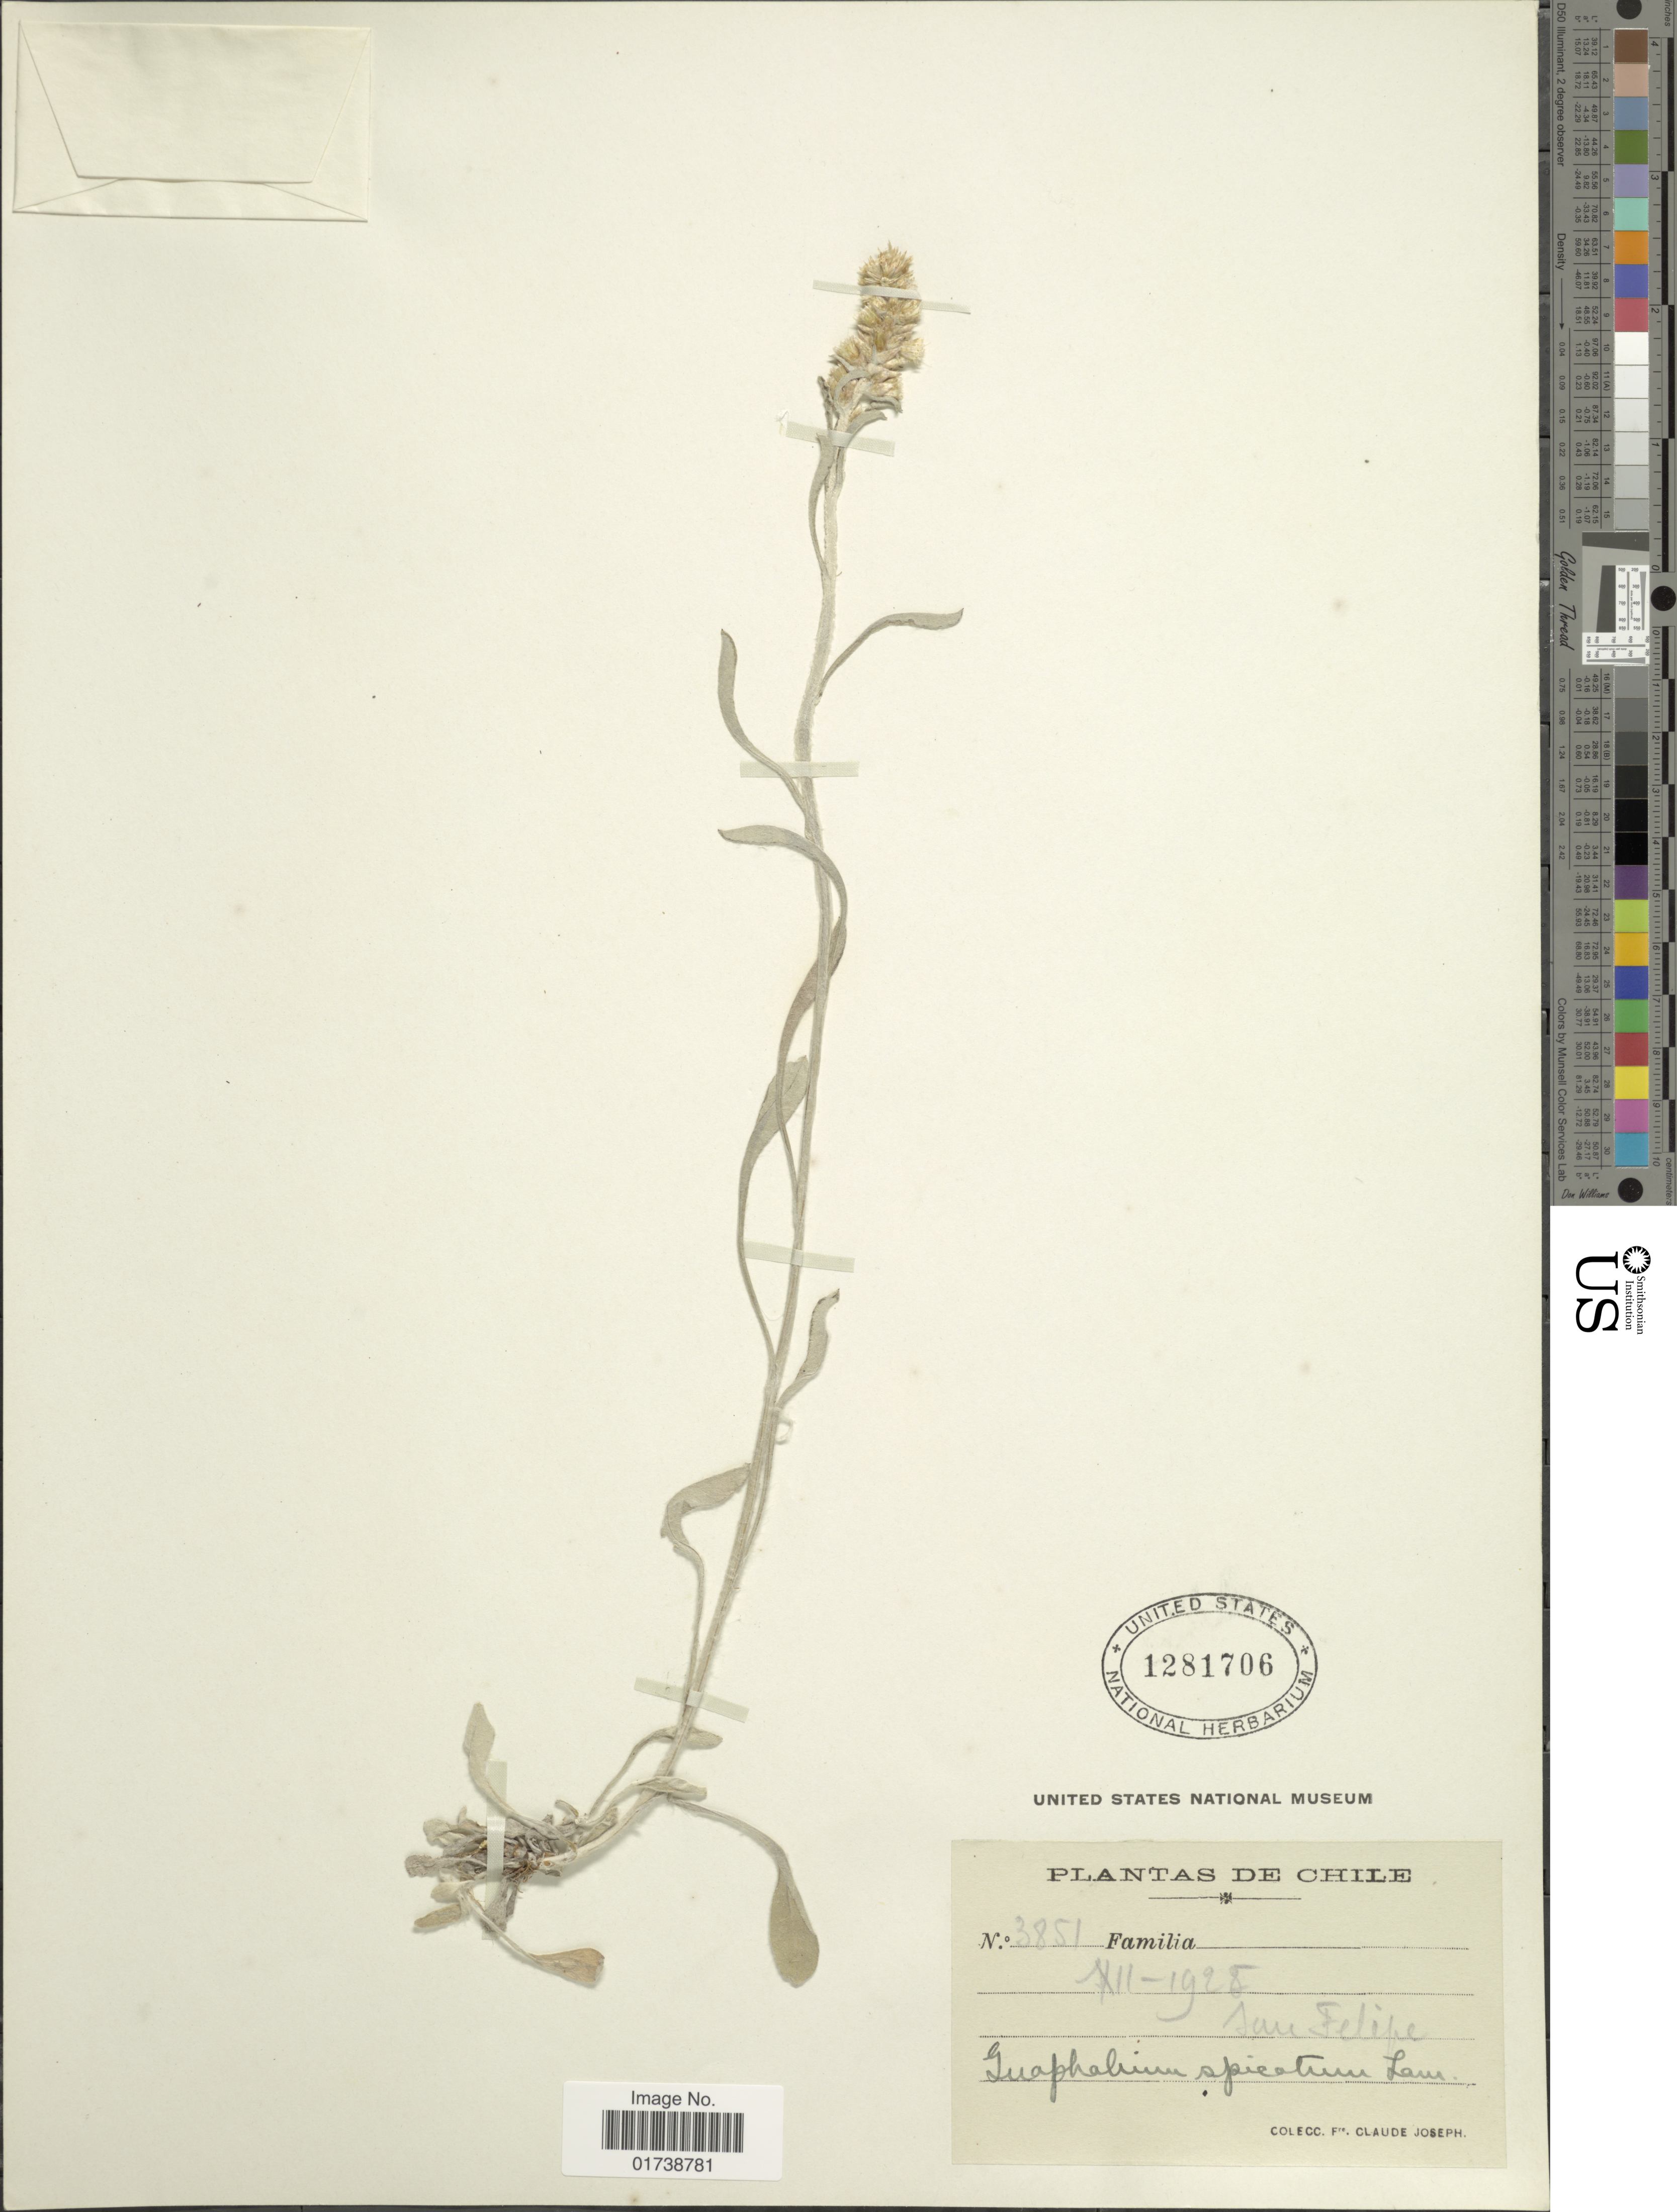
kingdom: Plantae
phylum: Tracheophyta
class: Magnoliopsida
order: Asterales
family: Asteraceae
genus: Gamochaeta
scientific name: Gamochaeta spicata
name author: (Lam.) Cabrera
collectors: Bro. Claude-Joseph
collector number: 3581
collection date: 1928-12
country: Chile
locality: San Felipe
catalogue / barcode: US 1281706